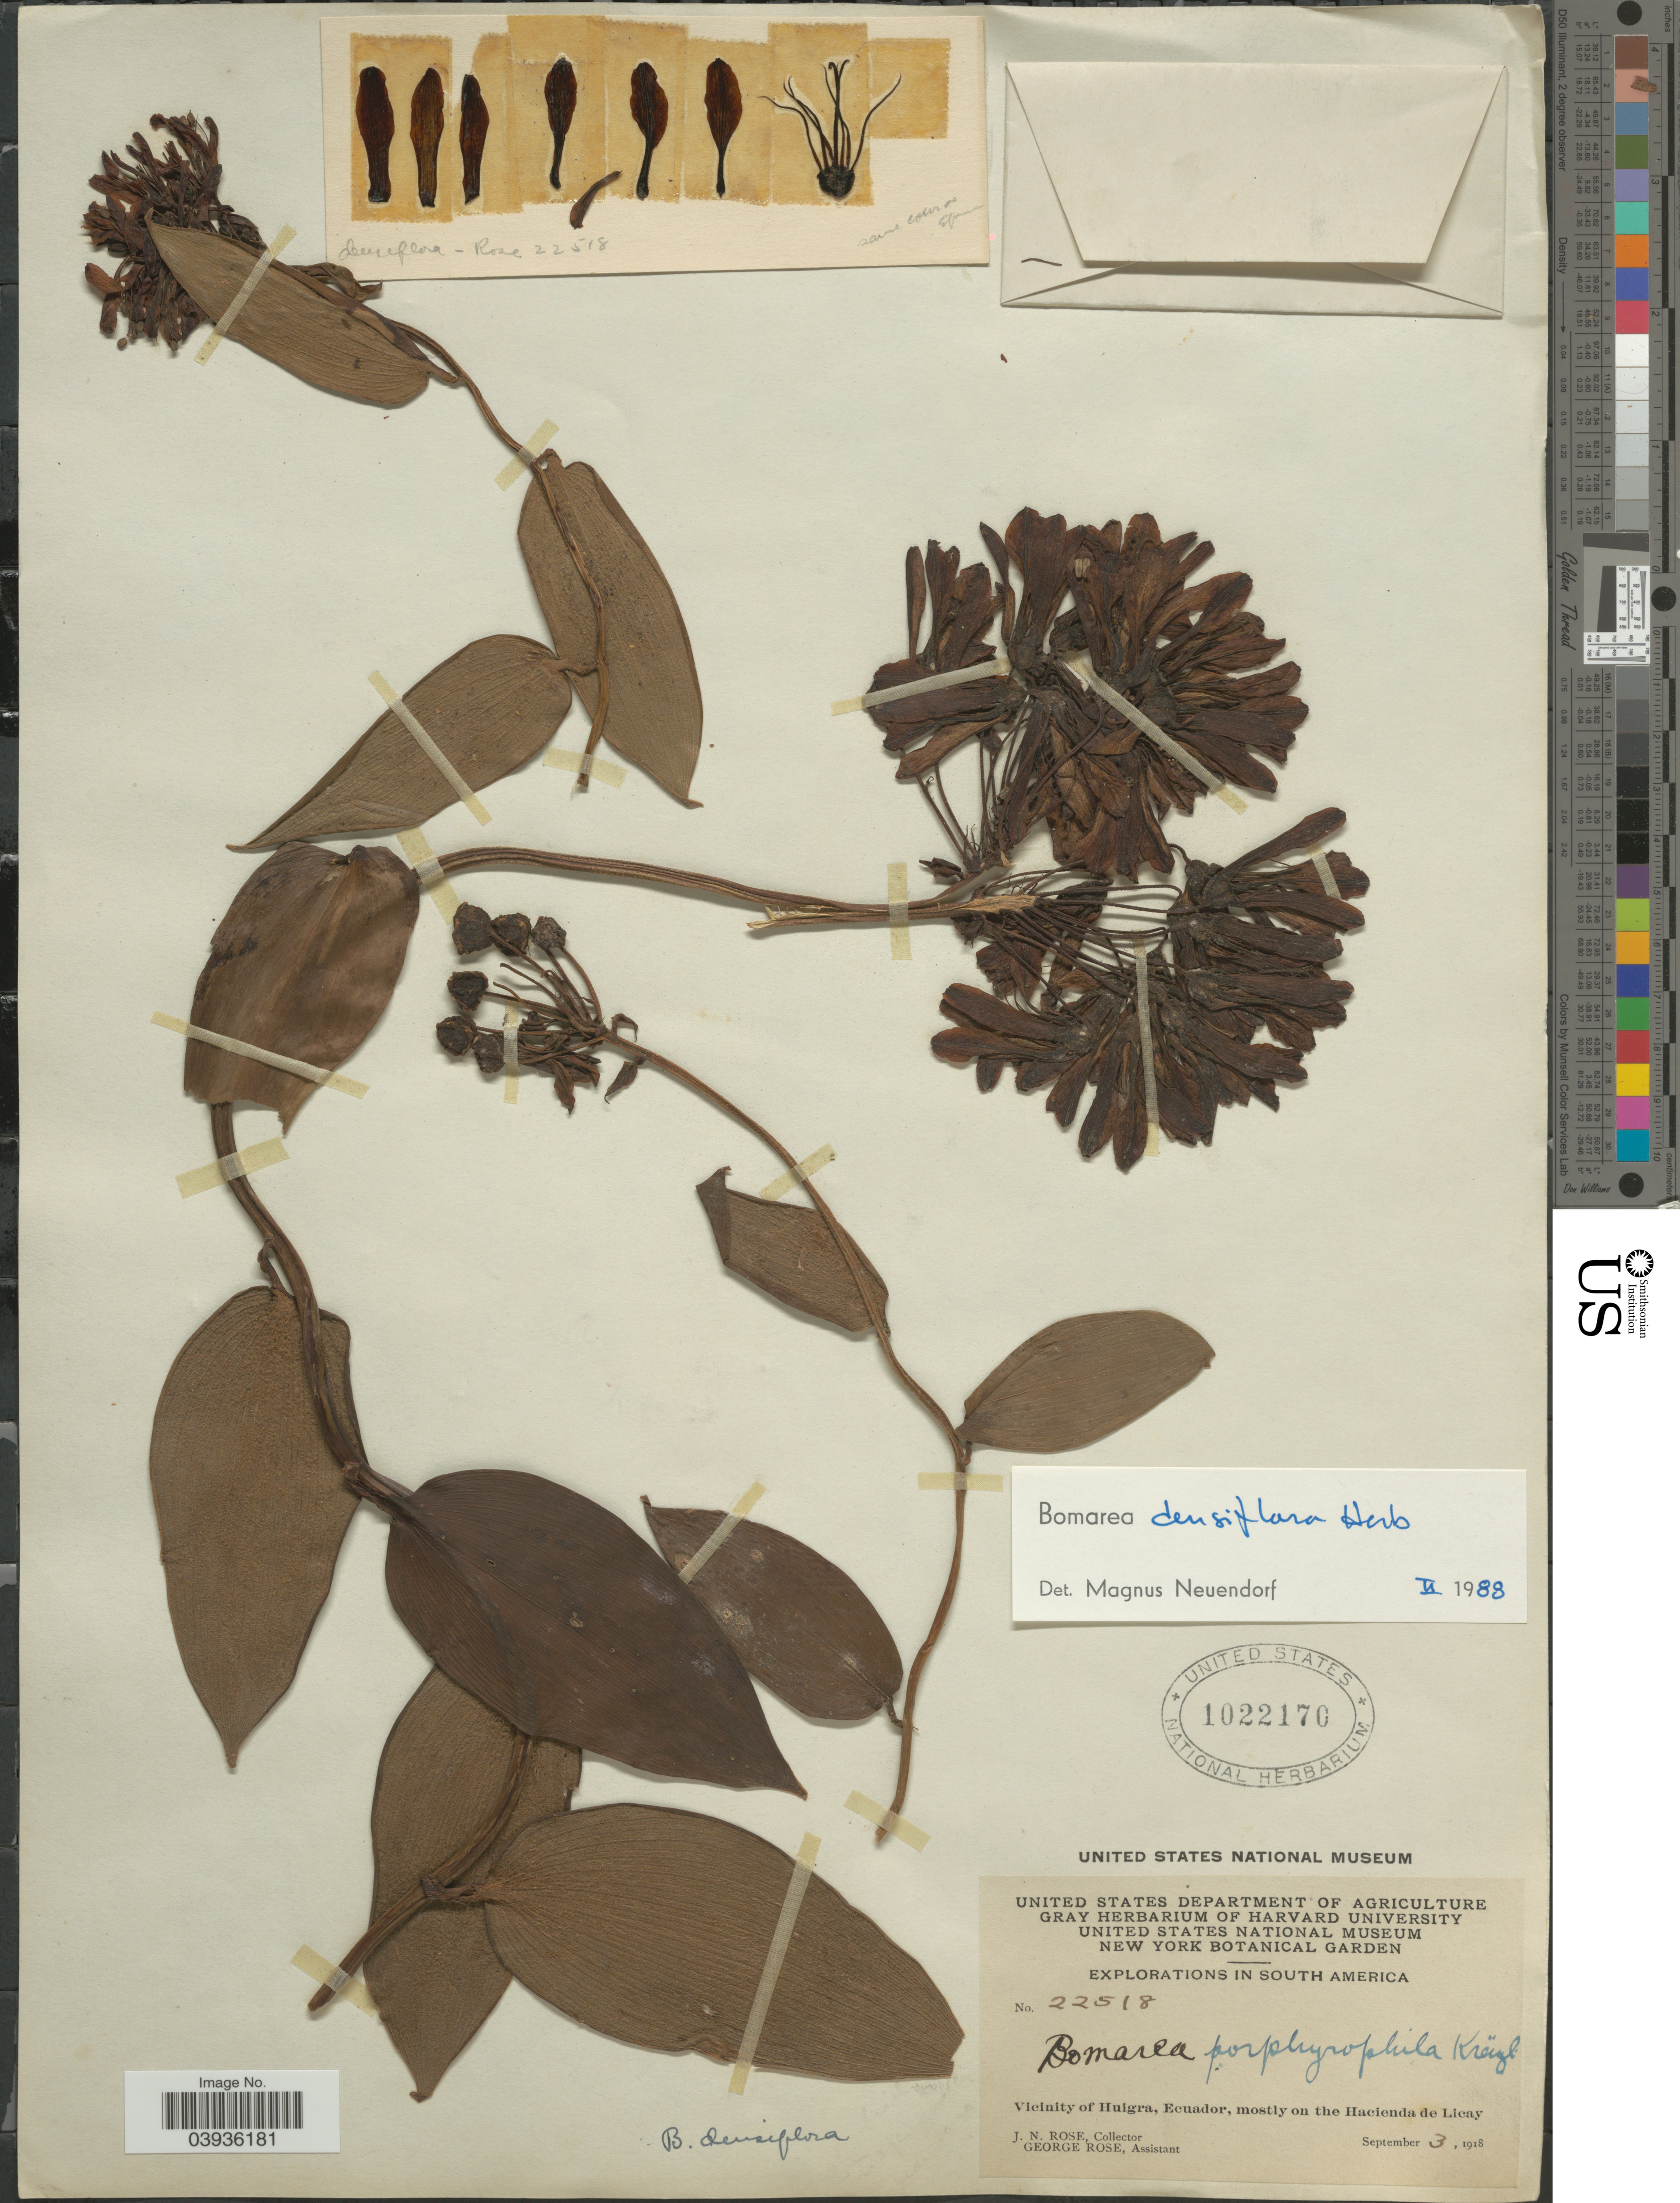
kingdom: Plantae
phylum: Tracheophyta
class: Liliopsida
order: Liliales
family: Alstroemeriaceae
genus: Bomarea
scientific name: Bomarea densiflora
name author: Herb.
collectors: J. N. Rose & G. Rose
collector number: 22518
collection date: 1918-09-03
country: Ecuador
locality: Vicinity of Huigra, mostly on the Hacienda de Licay.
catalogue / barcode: US 1022170